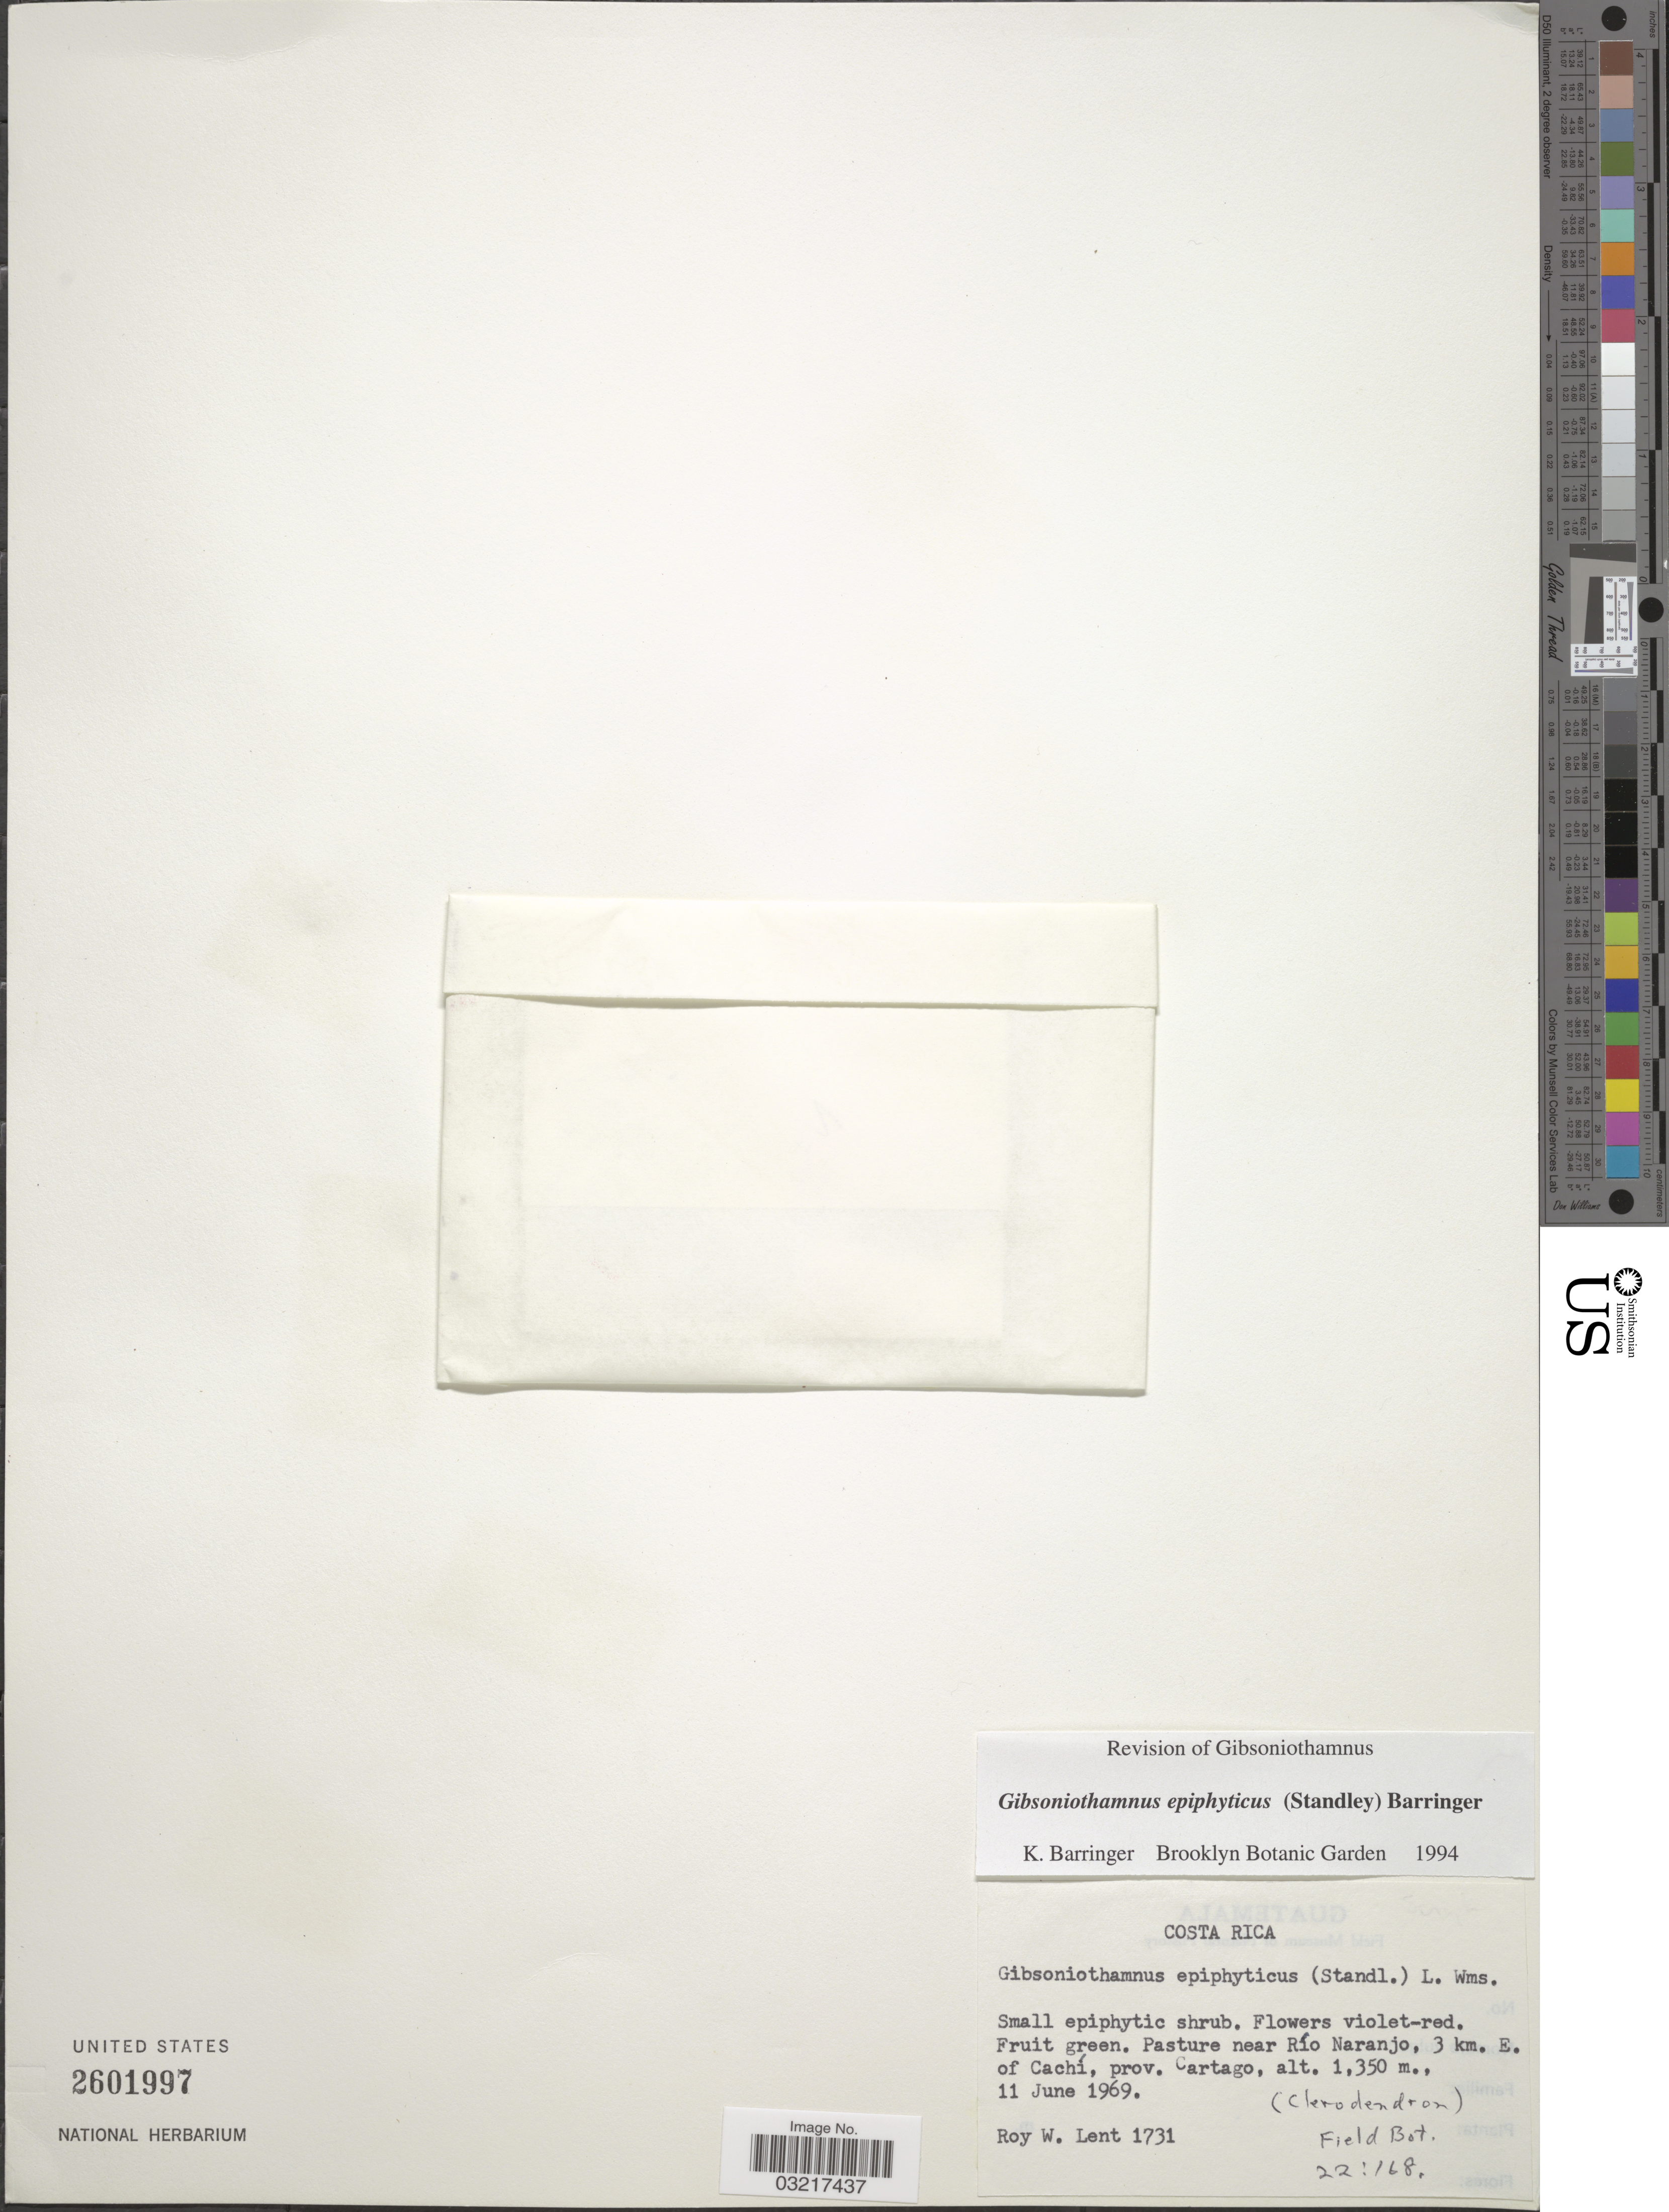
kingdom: Plantae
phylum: Tracheophyta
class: Magnoliopsida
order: Lamiales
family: Schlegeliaceae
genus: Gibsoniothamnus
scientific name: Gibsoniothamnus epiphyticus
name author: (Standl.) L.O. Williams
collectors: R. W. Lent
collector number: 1731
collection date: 1969-06-11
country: Costa Rica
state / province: Cartago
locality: Pasture near Río Naranjo, 3 km. E. of Cachí.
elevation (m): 1350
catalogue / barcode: US 2601997